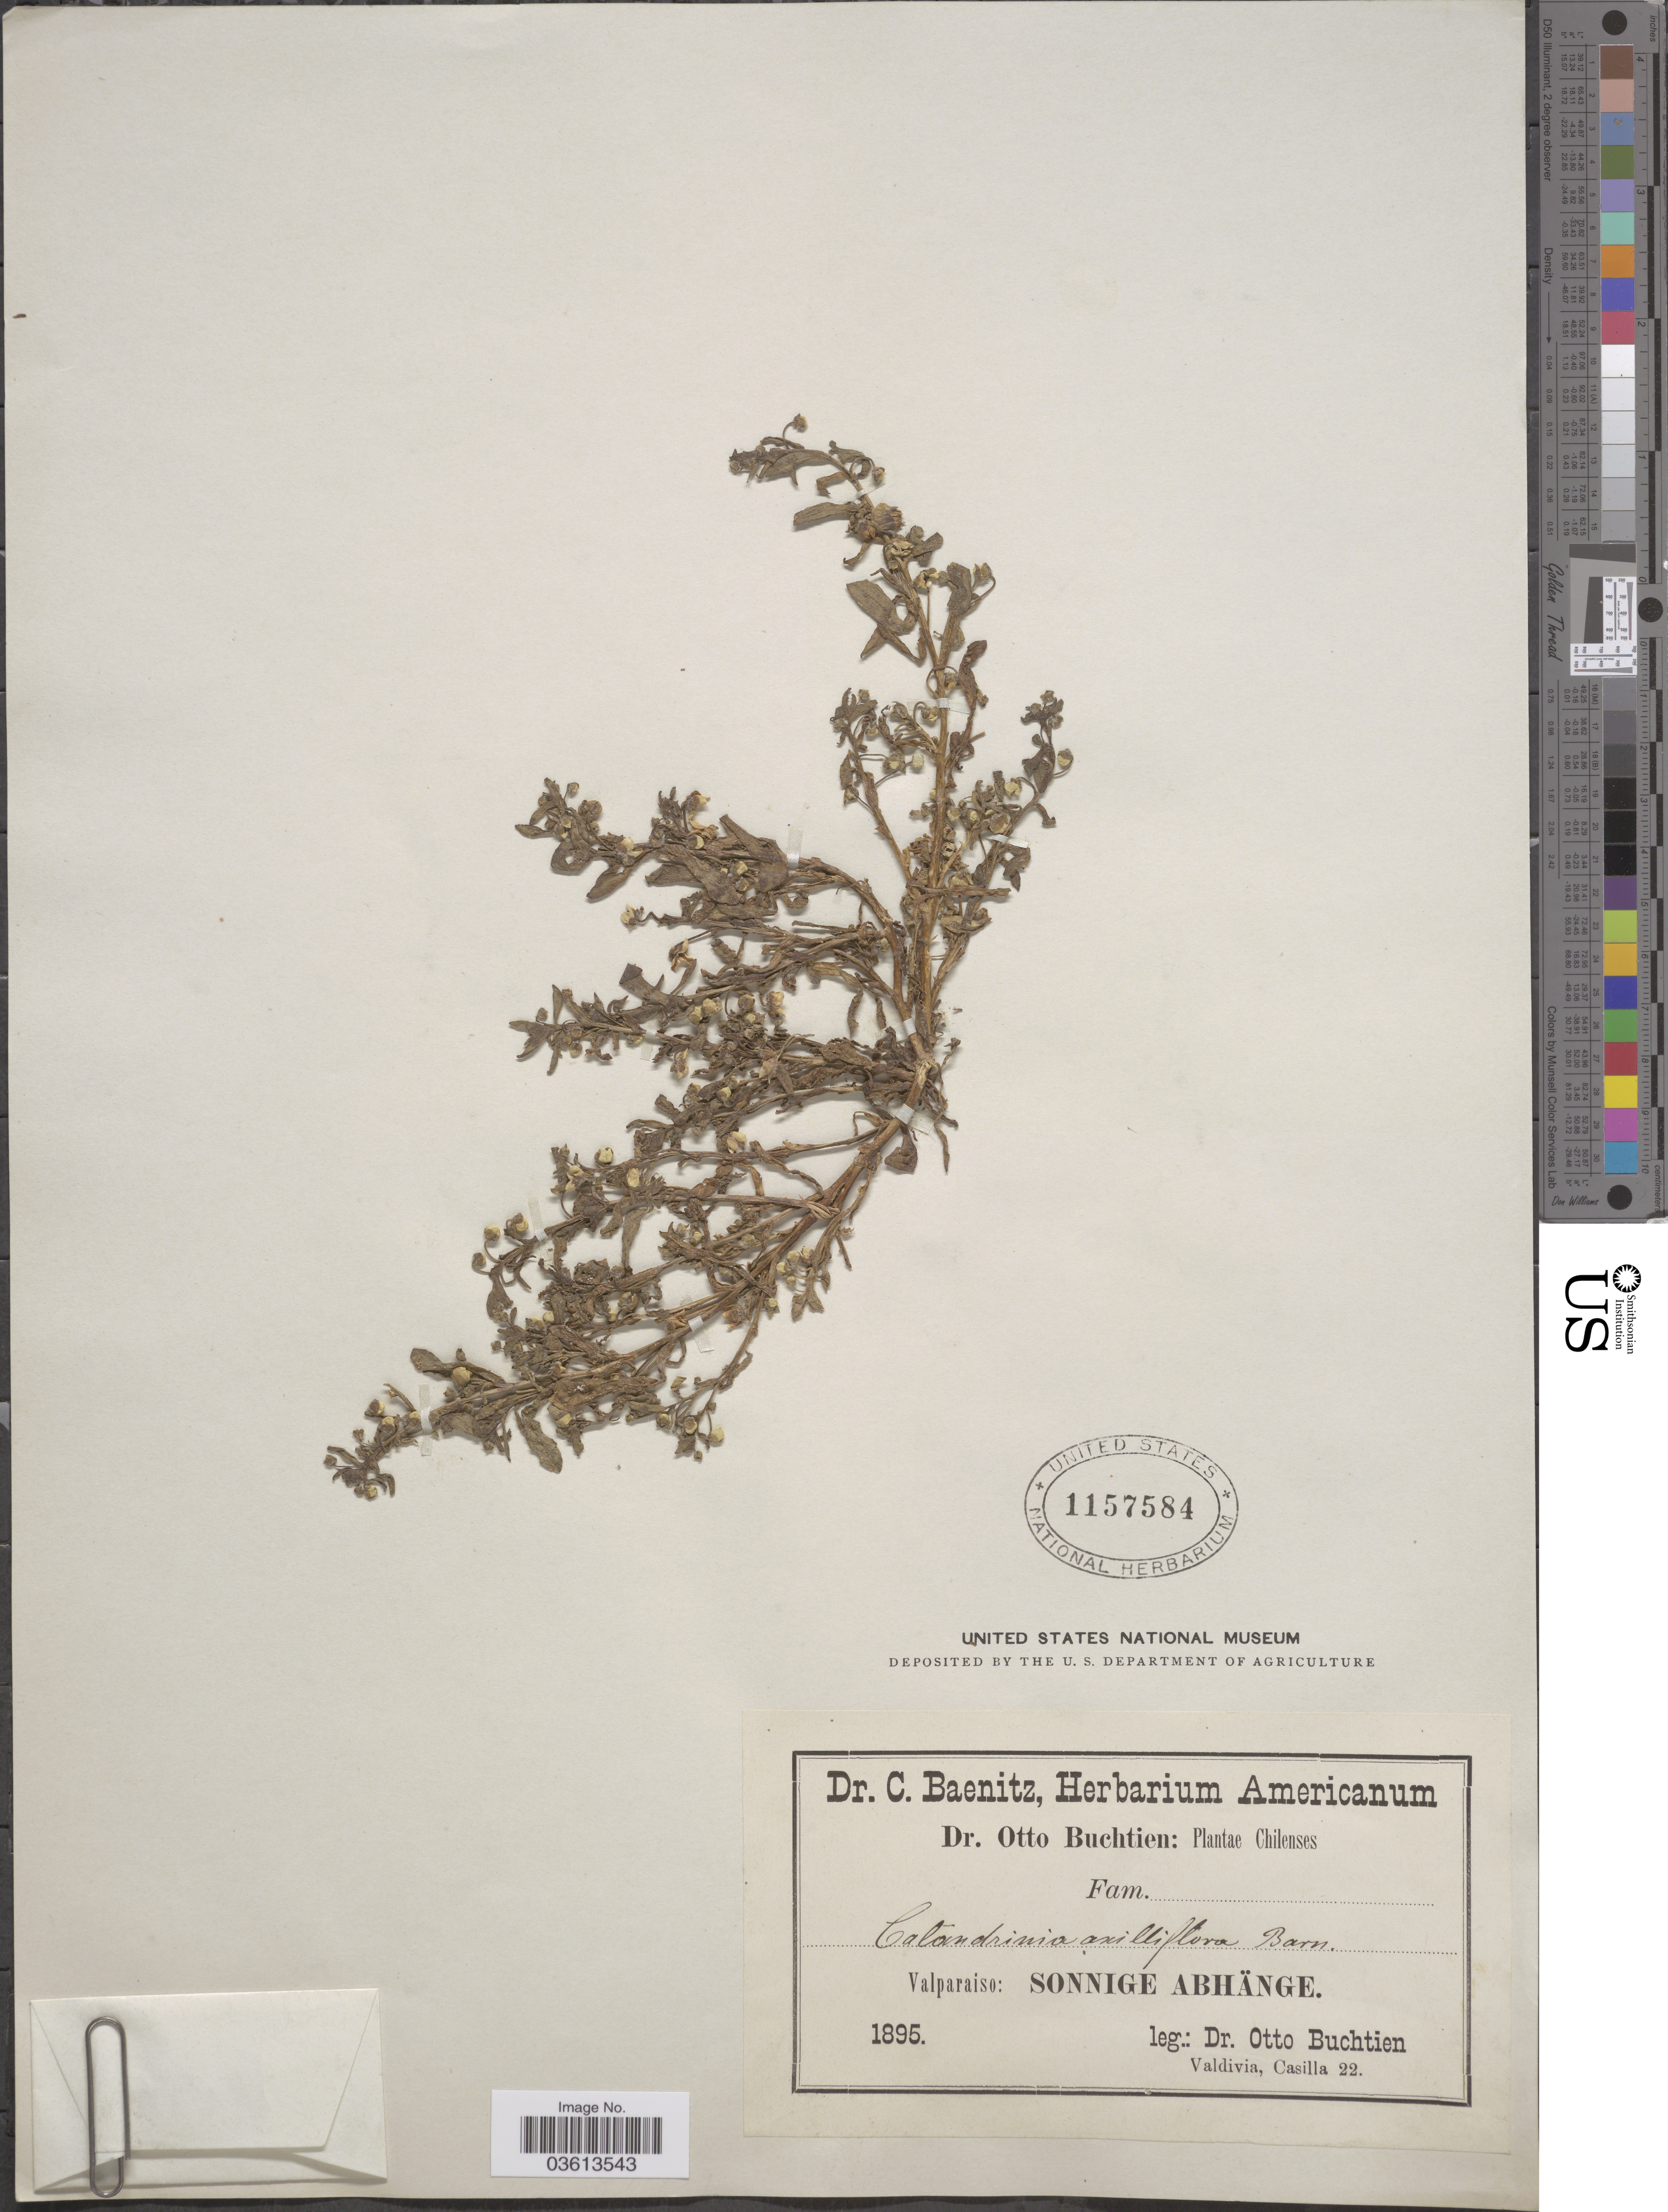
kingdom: Plantae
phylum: Tracheophyta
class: Magnoliopsida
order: Caryophyllales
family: Montiaceae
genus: Calandrinia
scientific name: Calandrinia axilliflora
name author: Barnéoud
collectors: O. Buchtien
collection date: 1895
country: Chile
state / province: Valparaíso (V)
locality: Sonnige Abhänge.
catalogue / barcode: US 1157584